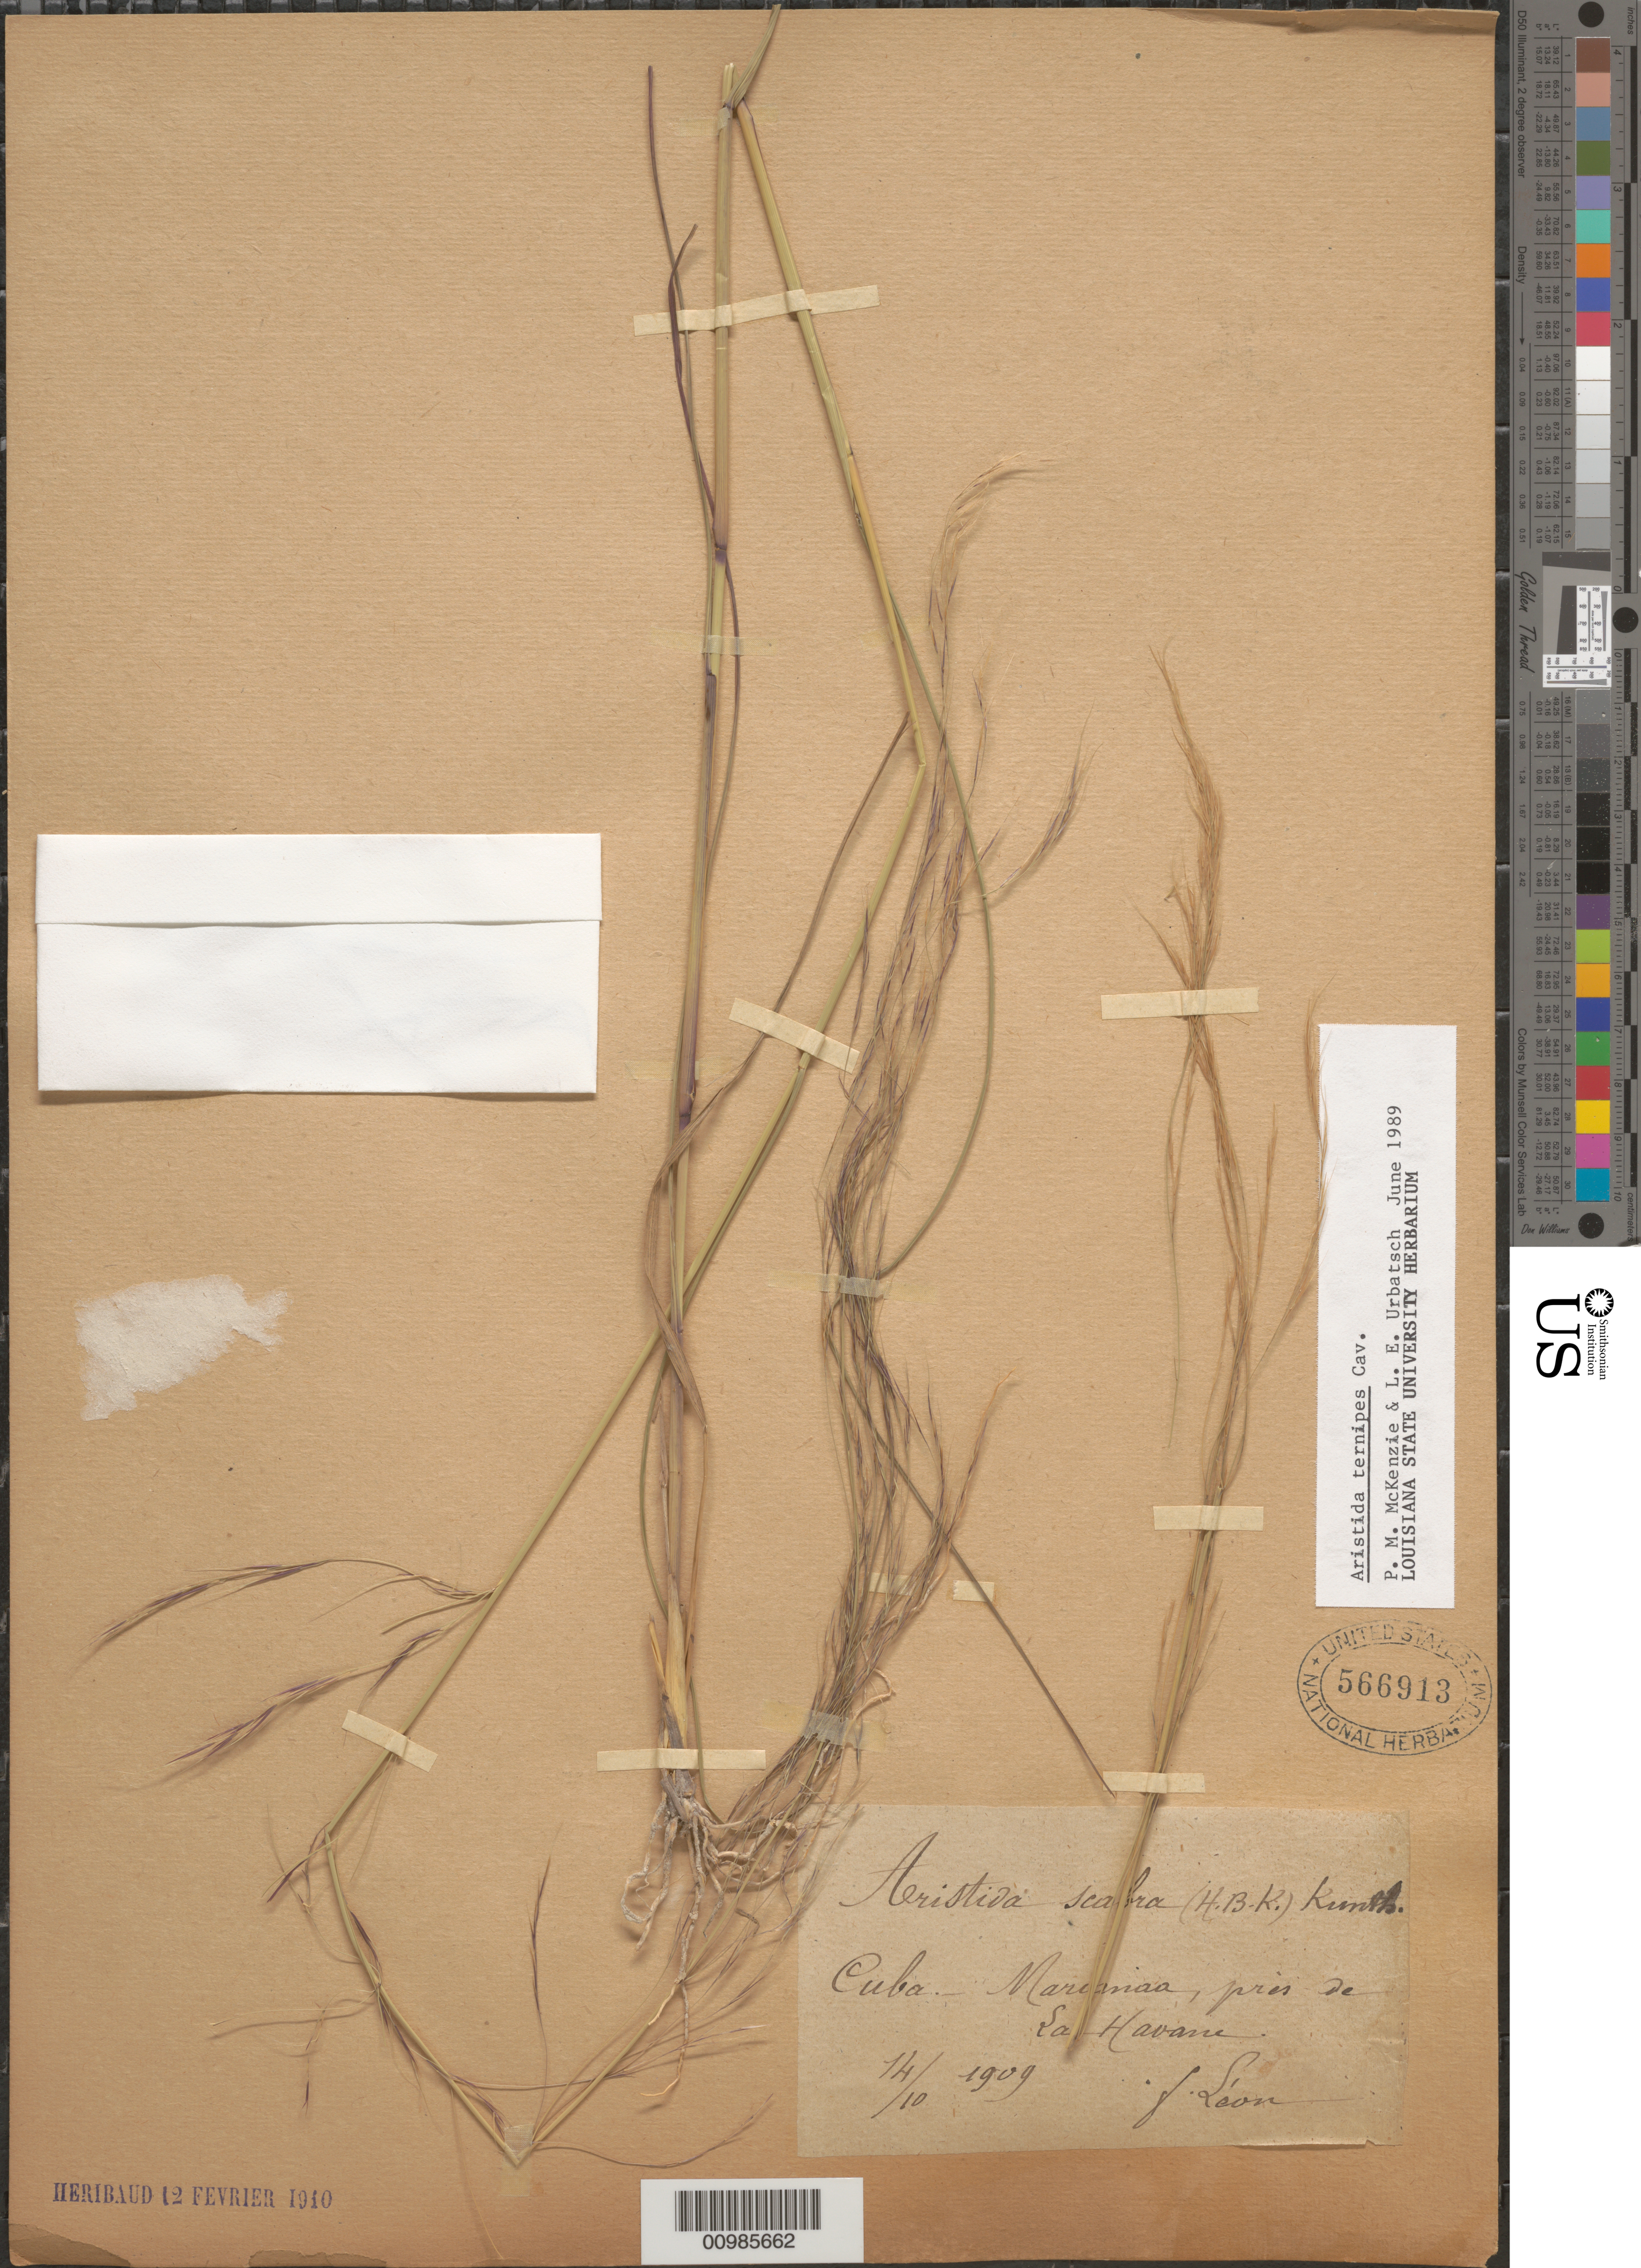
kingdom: Plantae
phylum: Tracheophyta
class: Liliopsida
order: Poales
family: Poaceae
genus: Aristida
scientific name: Aristida ternipes var. ternipes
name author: Cav.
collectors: Bro. León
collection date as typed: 14 Oct 1909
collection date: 1909-10-14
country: Cuba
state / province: La Habana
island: Cuba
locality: Mariana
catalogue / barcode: US 566913